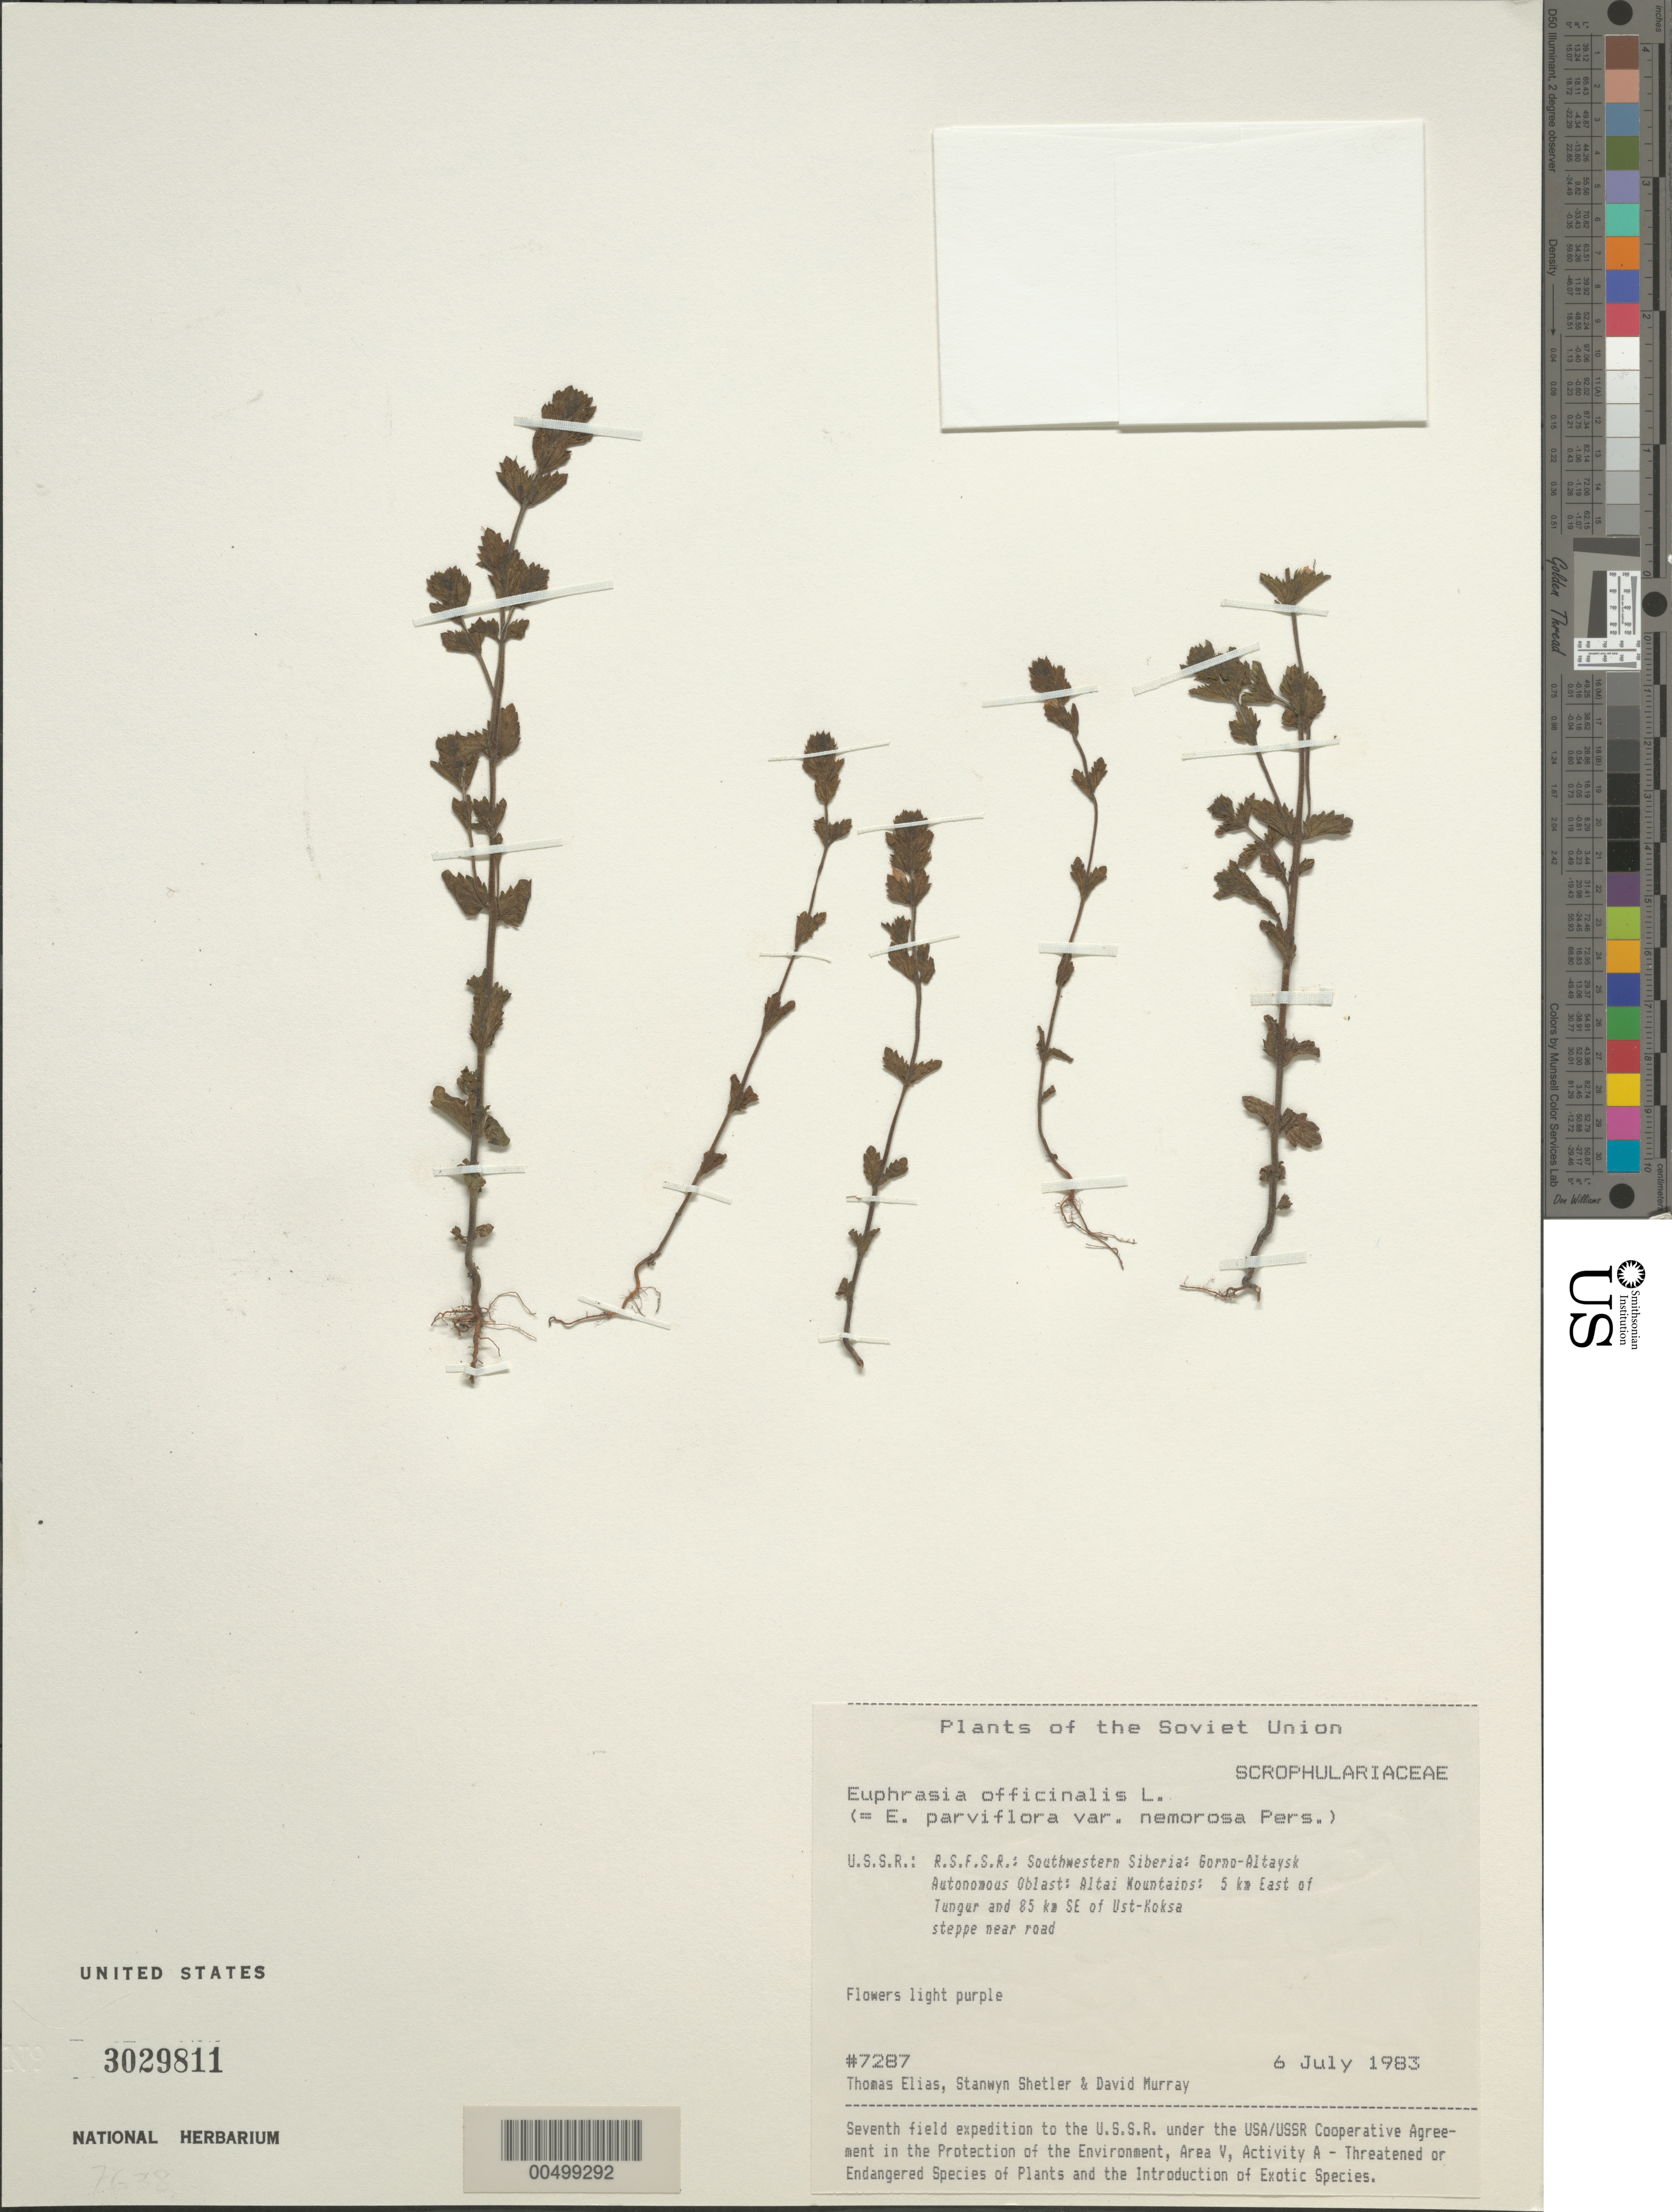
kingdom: Plantae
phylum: Tracheophyta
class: Magnoliopsida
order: Lamiales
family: Orobanchaceae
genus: Euphrasia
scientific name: Euphrasia officinalis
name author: L.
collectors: T. Elias, S. Shetler & D. F. Murray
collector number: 7287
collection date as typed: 06 Jul 1983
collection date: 1983-07-06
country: Russian Federation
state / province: Altai Republic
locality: Altai Mountains, 5 km E of Tungur and 85 km SE of Ust-Koksa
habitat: steppe near road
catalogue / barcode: US 3029811